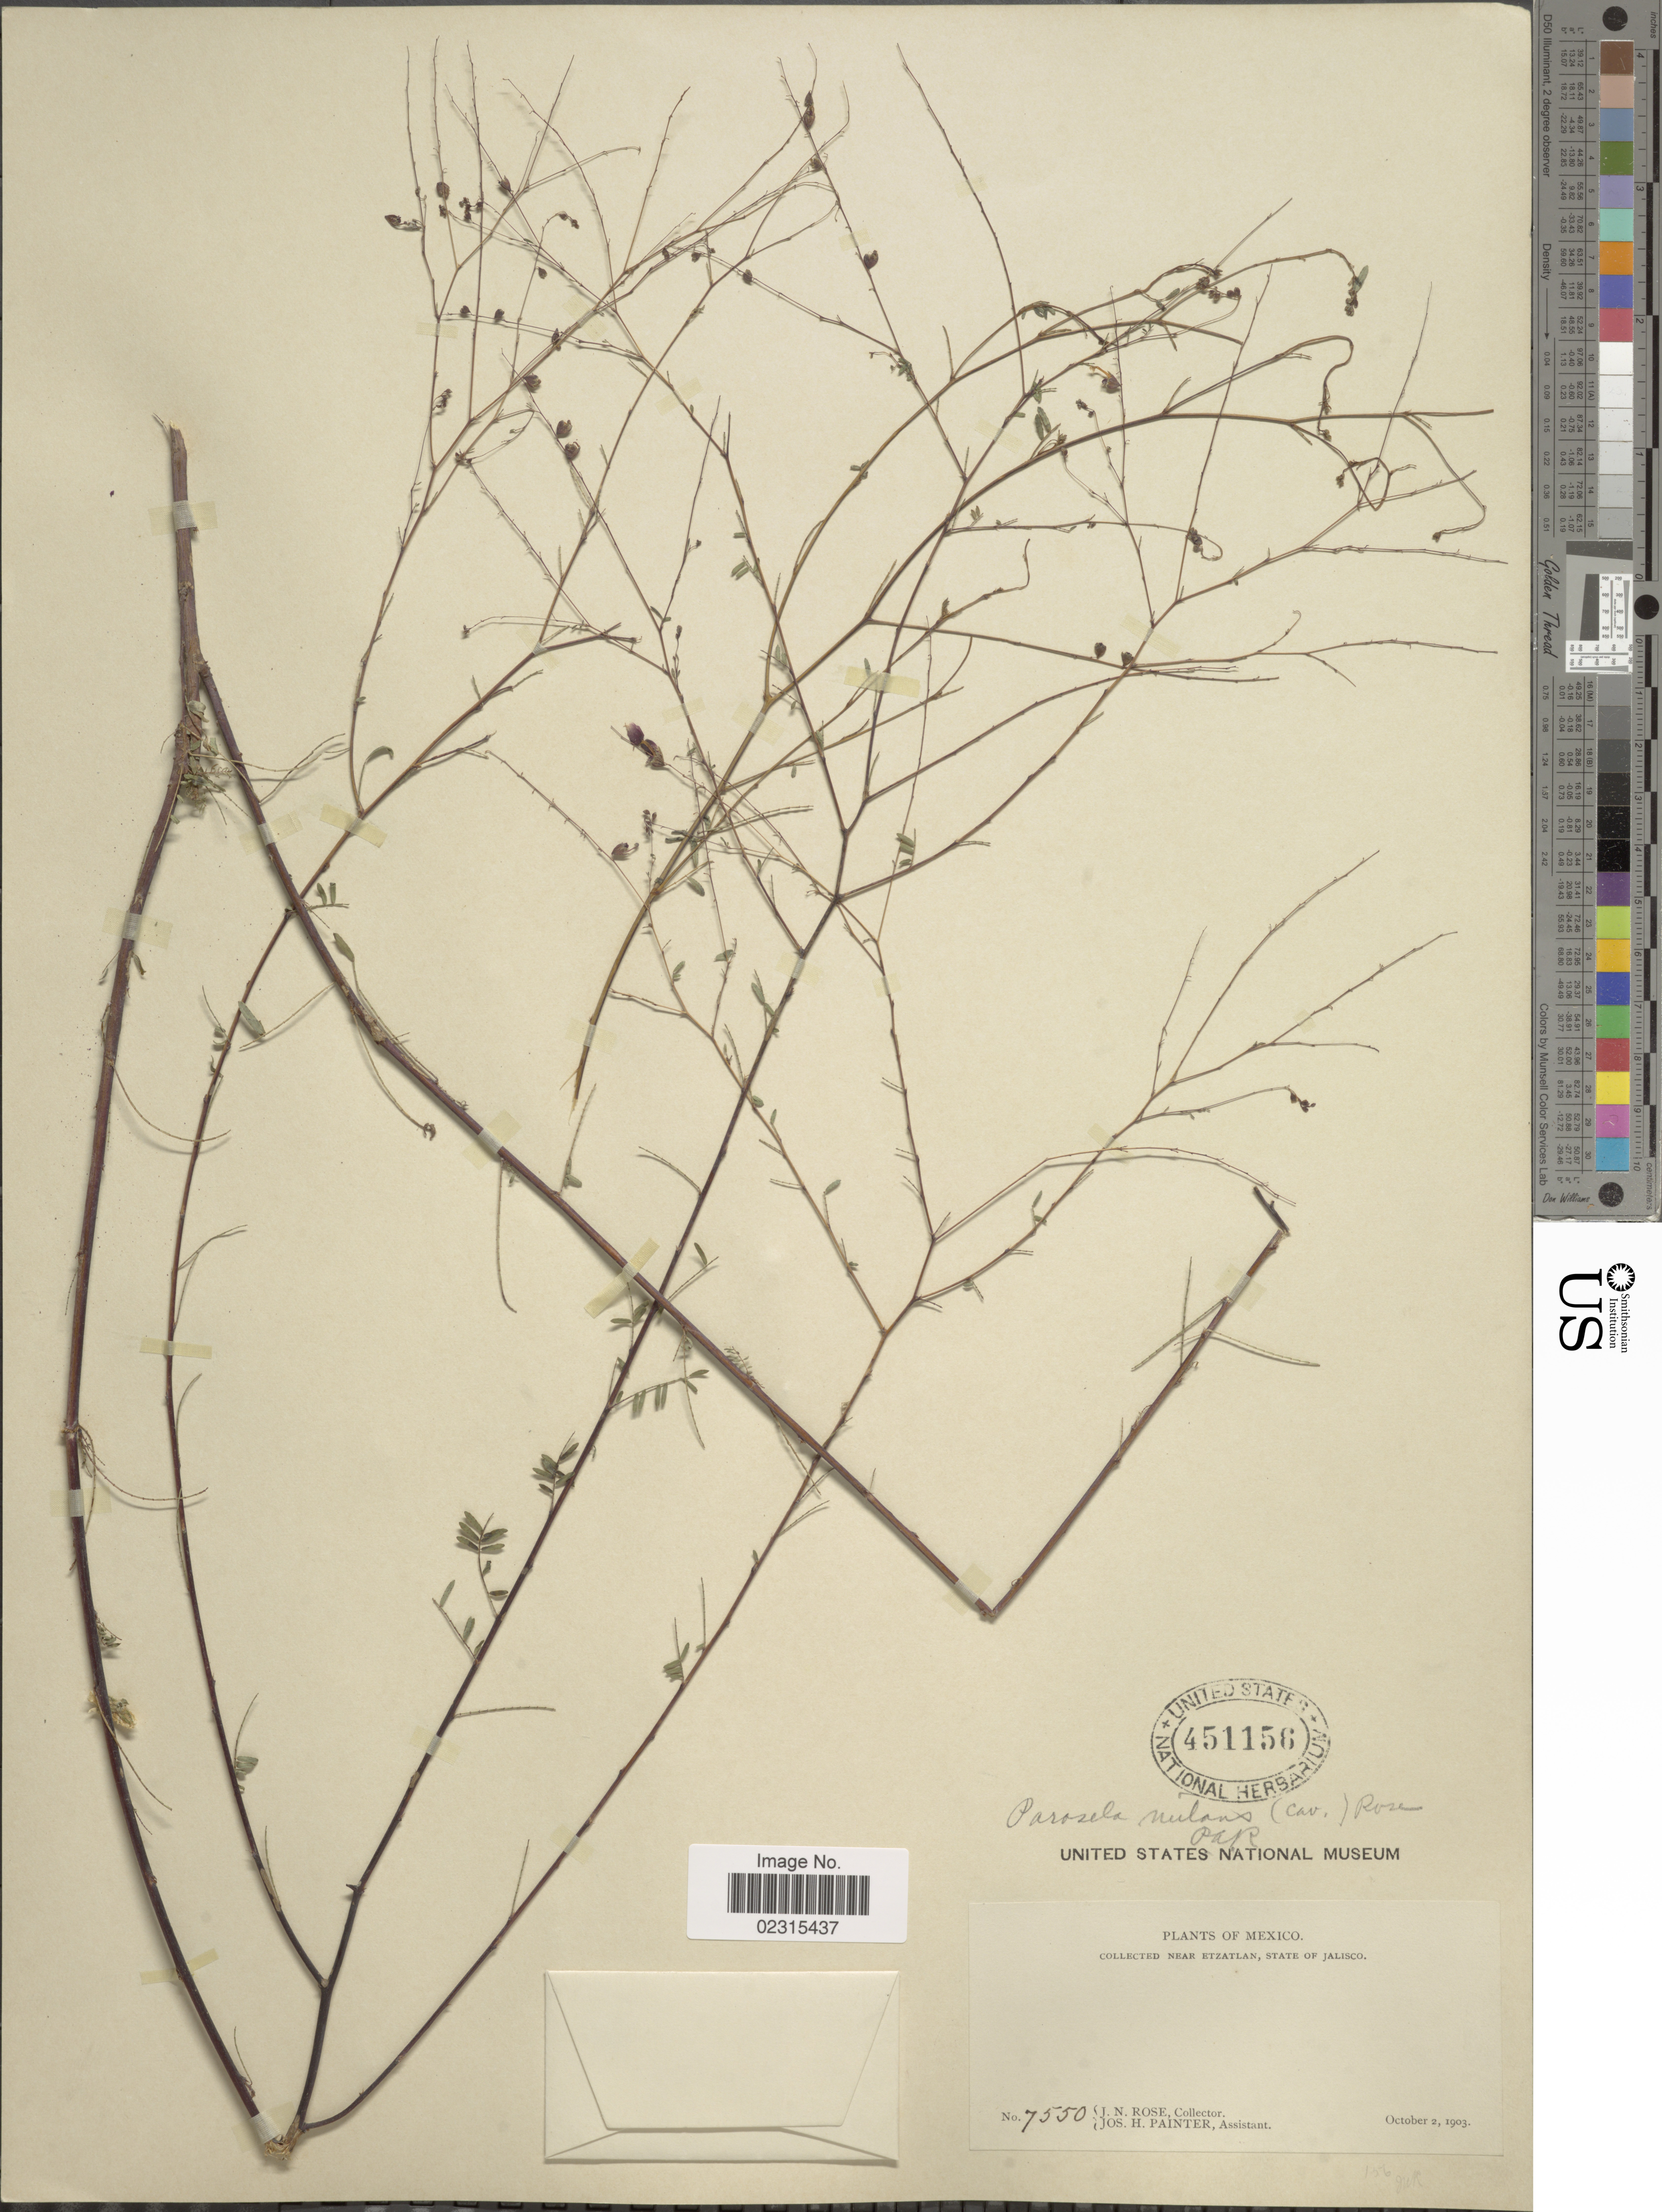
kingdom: Plantae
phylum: Tracheophyta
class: Magnoliopsida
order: Fabales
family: Fabaceae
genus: Marina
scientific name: Marina nutans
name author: (Cav.) Barneby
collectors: J. N. Rose & J. H. Painter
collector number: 7550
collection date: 1903-10-02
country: Mexico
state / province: Jalisco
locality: Near Etzatlan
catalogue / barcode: US 451156